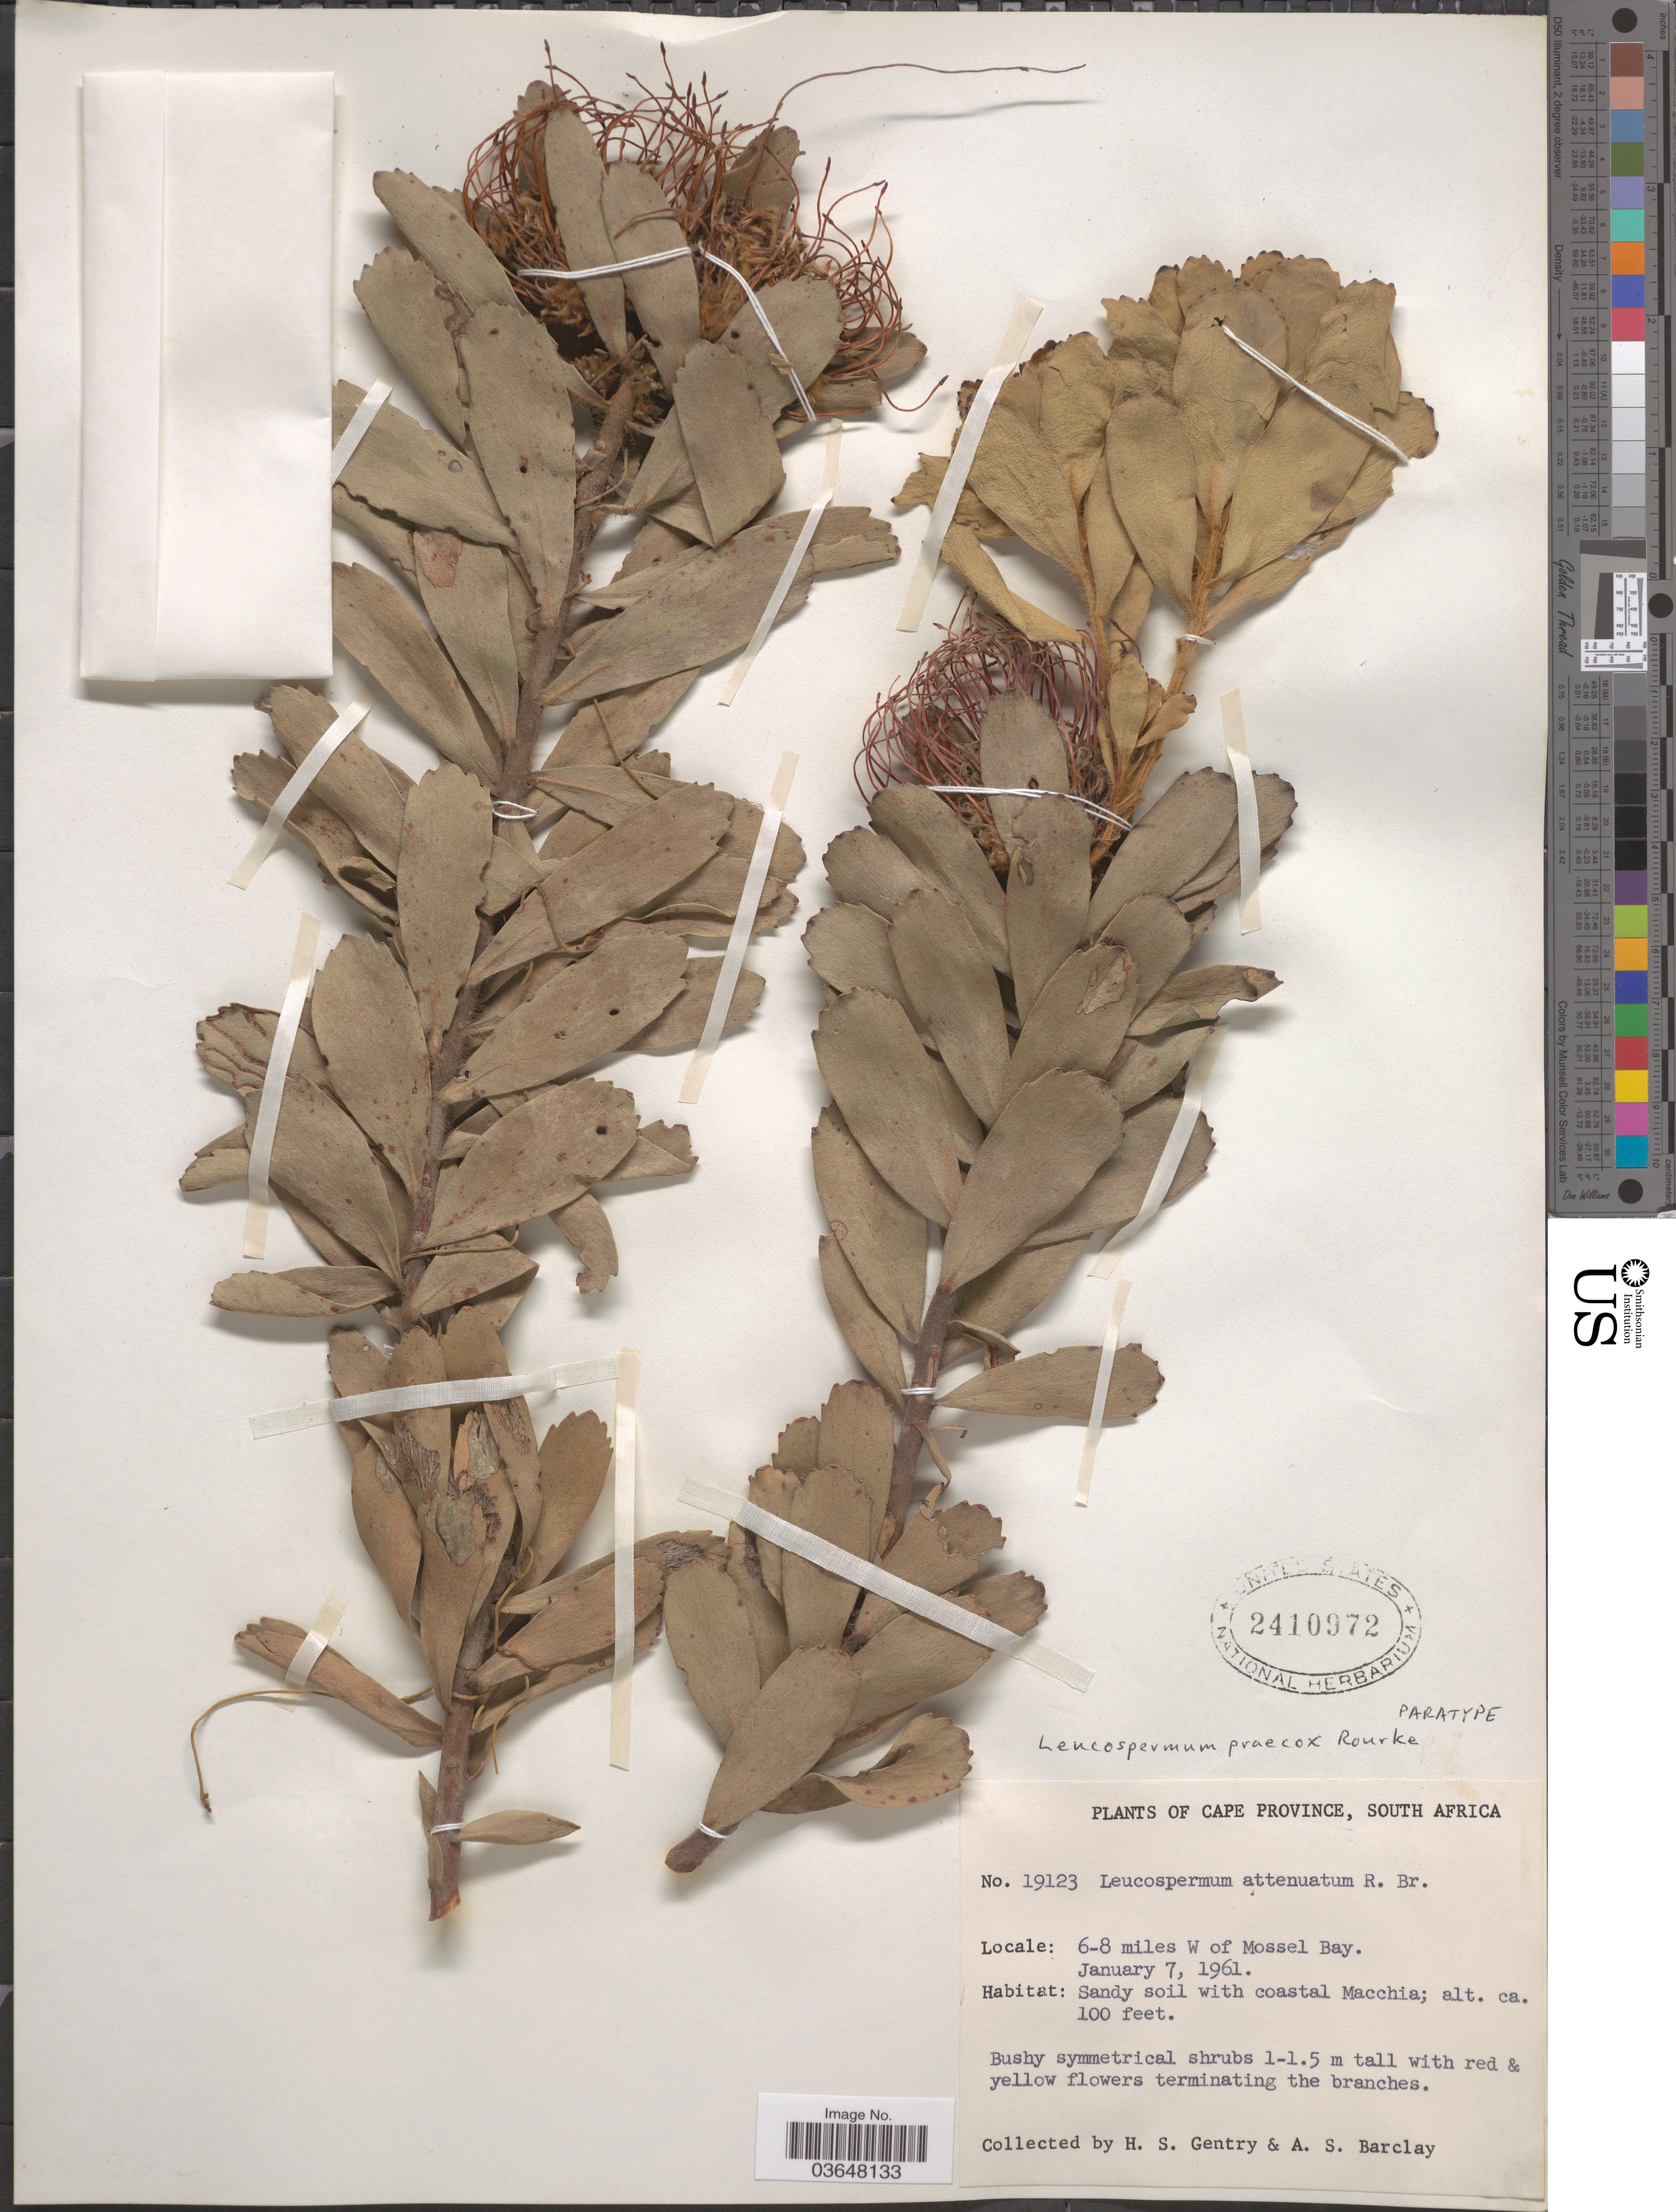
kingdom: Plantae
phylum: Tracheophyta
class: Magnoliopsida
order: Proteales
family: Proteaceae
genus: Leucospermum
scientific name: Leucospermum praecox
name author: Rourke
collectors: H. S. Gentry & A. S. Barclay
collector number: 19123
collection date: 1961-01-07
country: South Africa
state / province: Western Cape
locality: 6-8 miles W of Mossel bay.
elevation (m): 30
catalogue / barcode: US 2410972